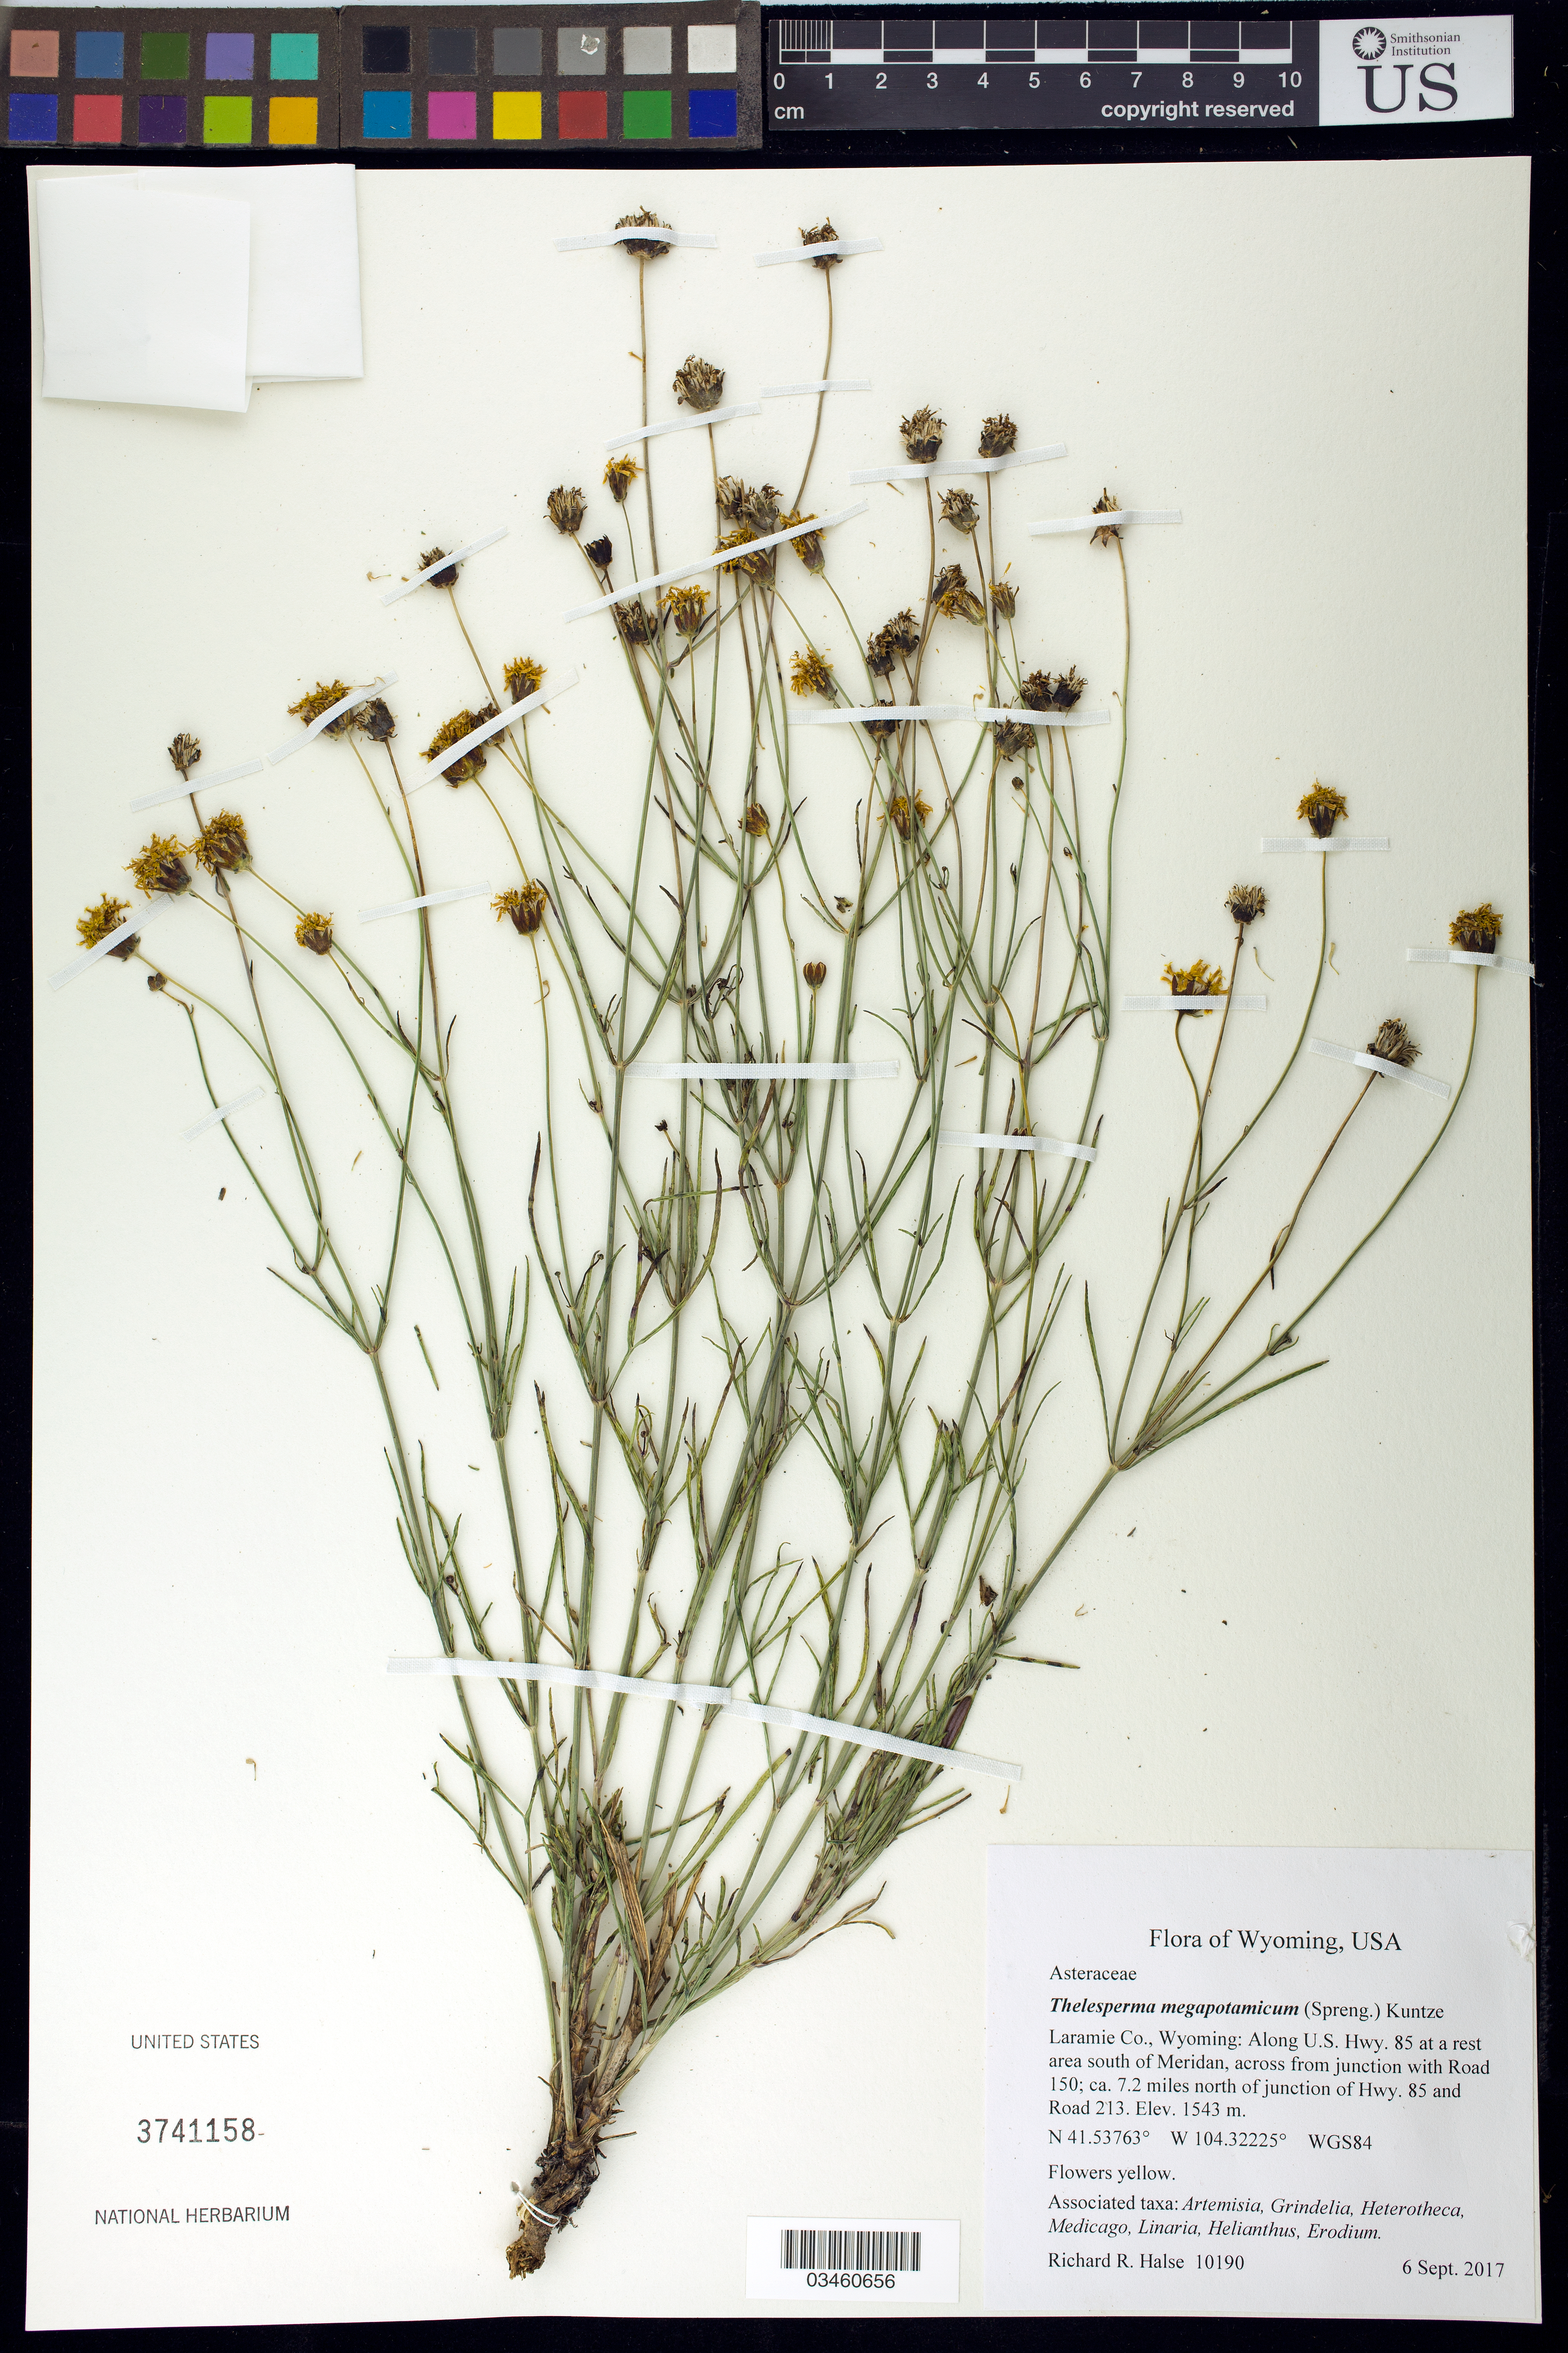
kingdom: Plantae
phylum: Tracheophyta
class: Magnoliopsida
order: Asterales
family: Asteraceae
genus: Thelesperma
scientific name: Thelesperma megapotamicum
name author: (Spreng.)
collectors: R. Halse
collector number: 10190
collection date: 2017-09-06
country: United States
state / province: Wyoming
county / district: Laramie County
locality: Laramie Co., Wyoming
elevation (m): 1543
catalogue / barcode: US 3741158